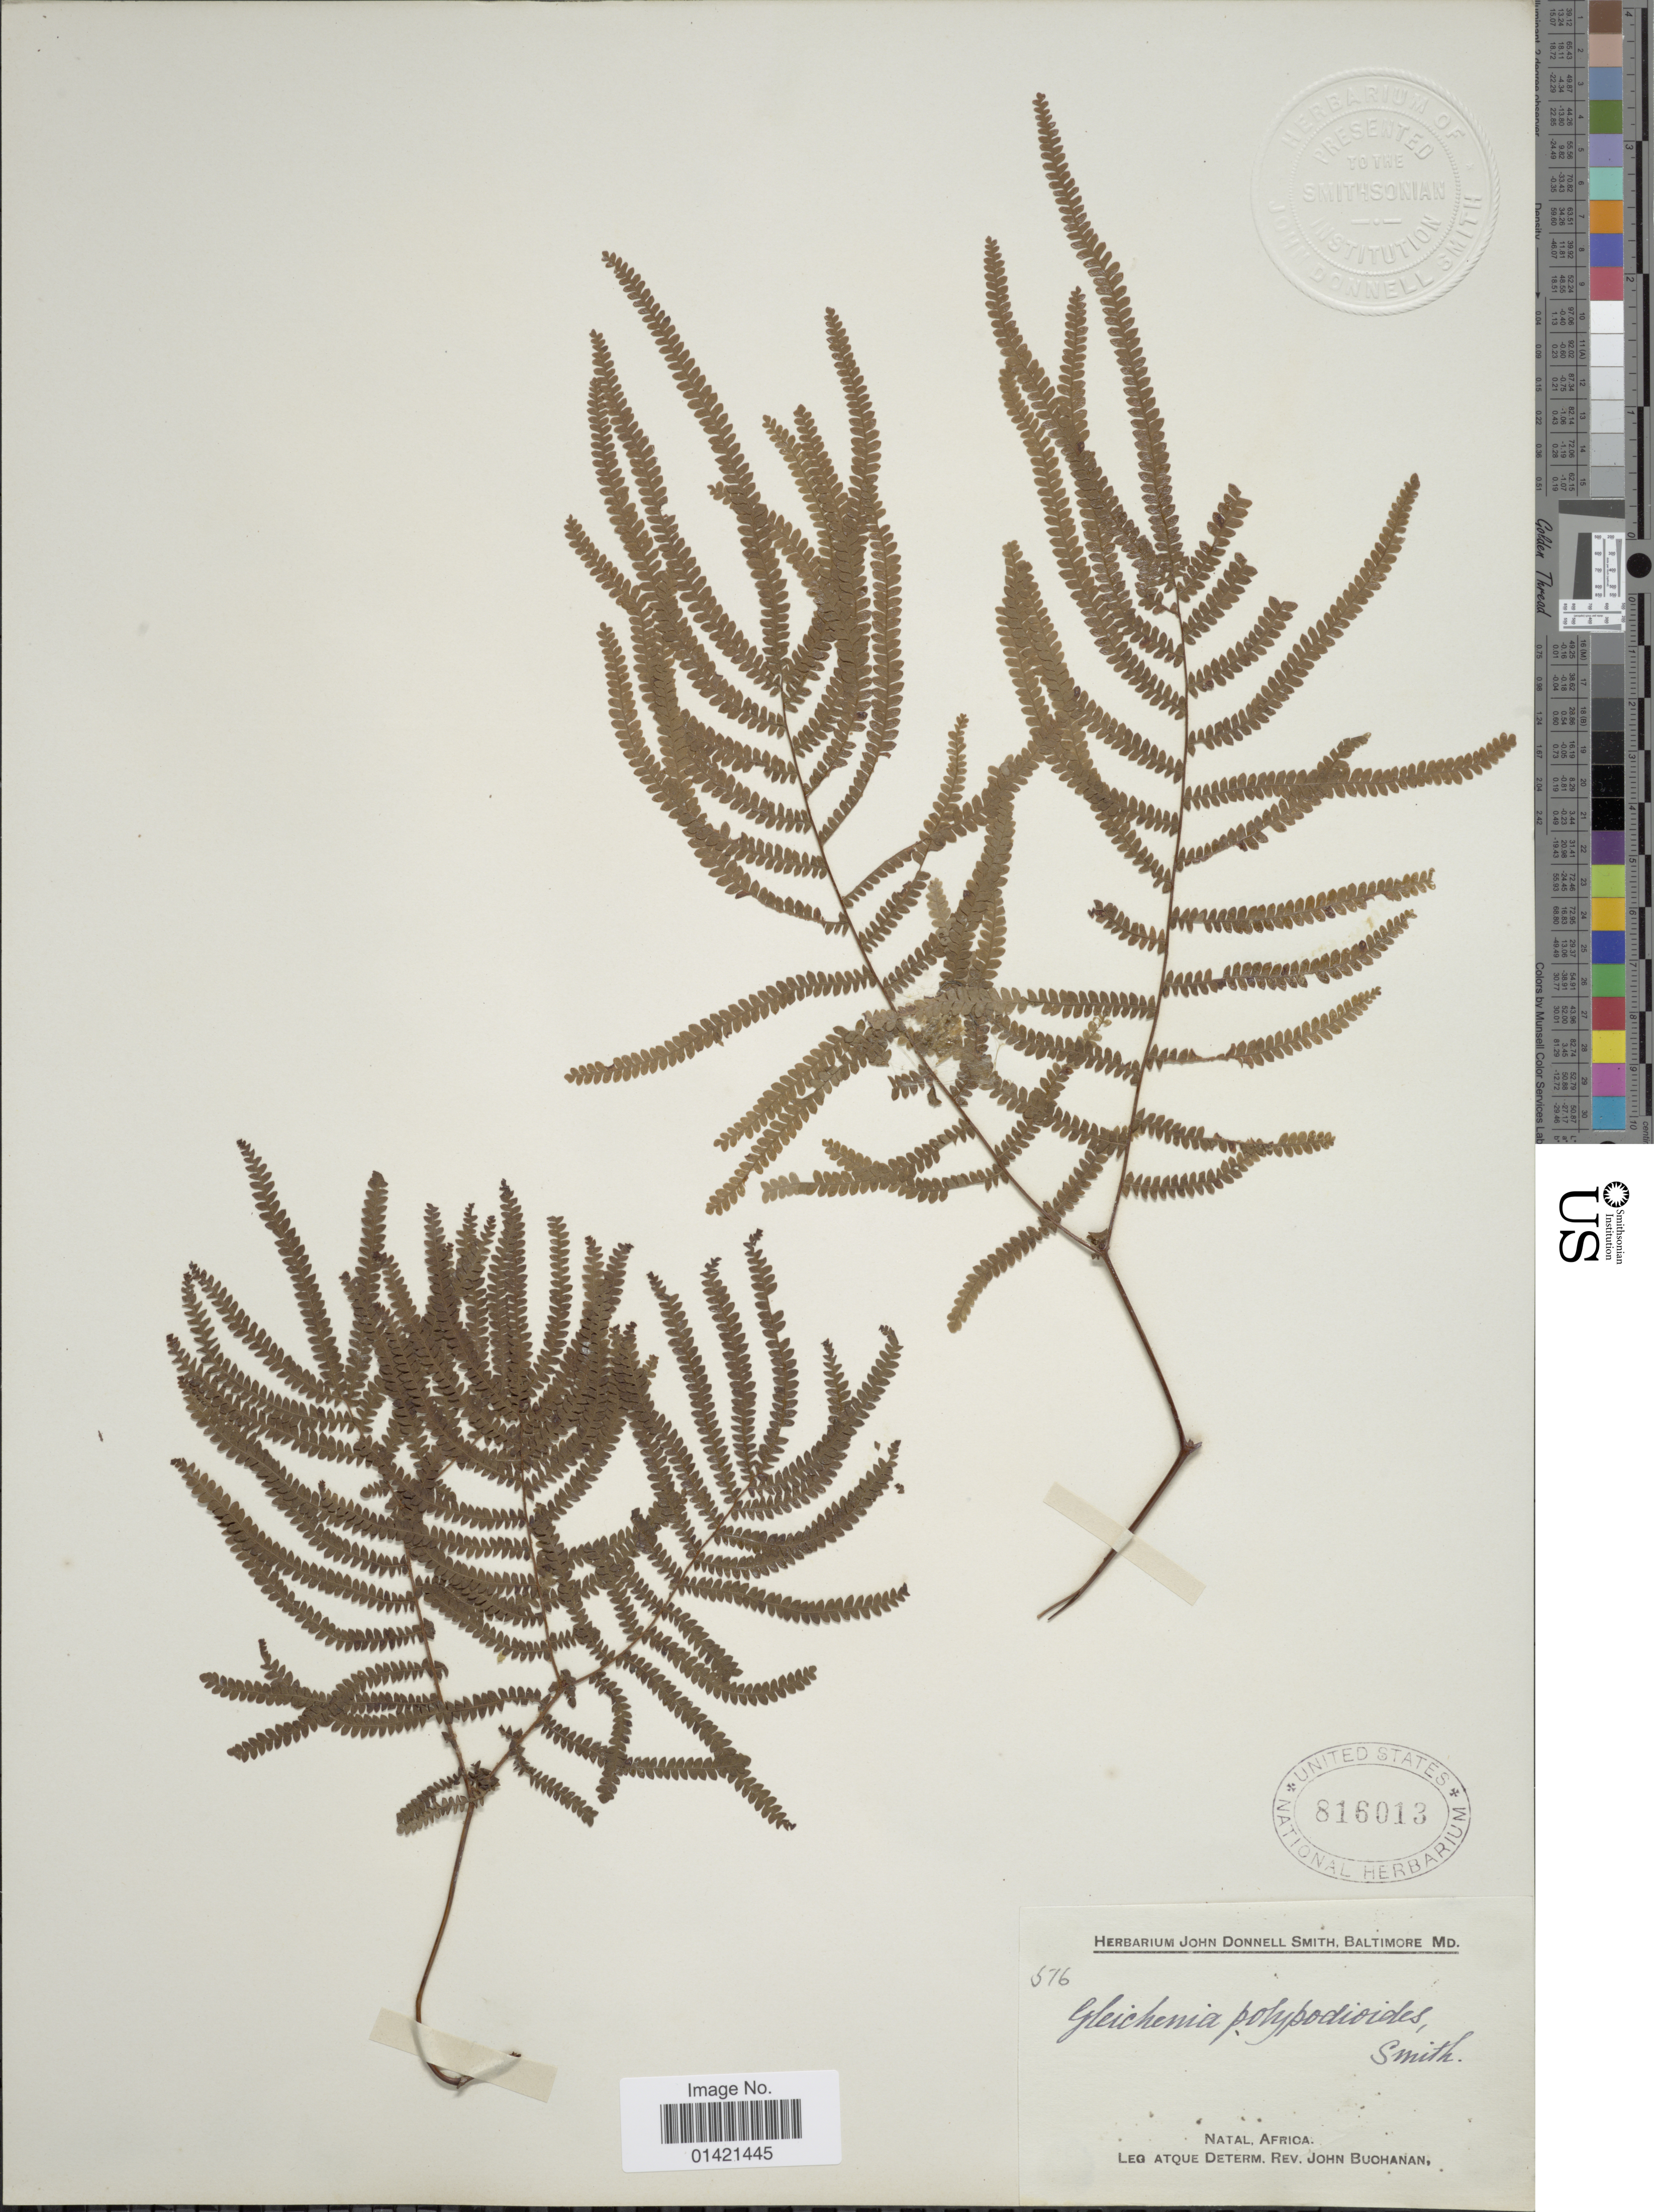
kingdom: Plantae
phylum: Tracheophyta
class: Polypodiopsida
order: Gleicheniales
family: Gleicheniaceae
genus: Gleichenia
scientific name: Gleichenia polypodioides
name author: (L.) Sm.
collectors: J. Buchanan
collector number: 576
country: South Africa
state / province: KwaZulu-Natal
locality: Natal.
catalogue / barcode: US 816013